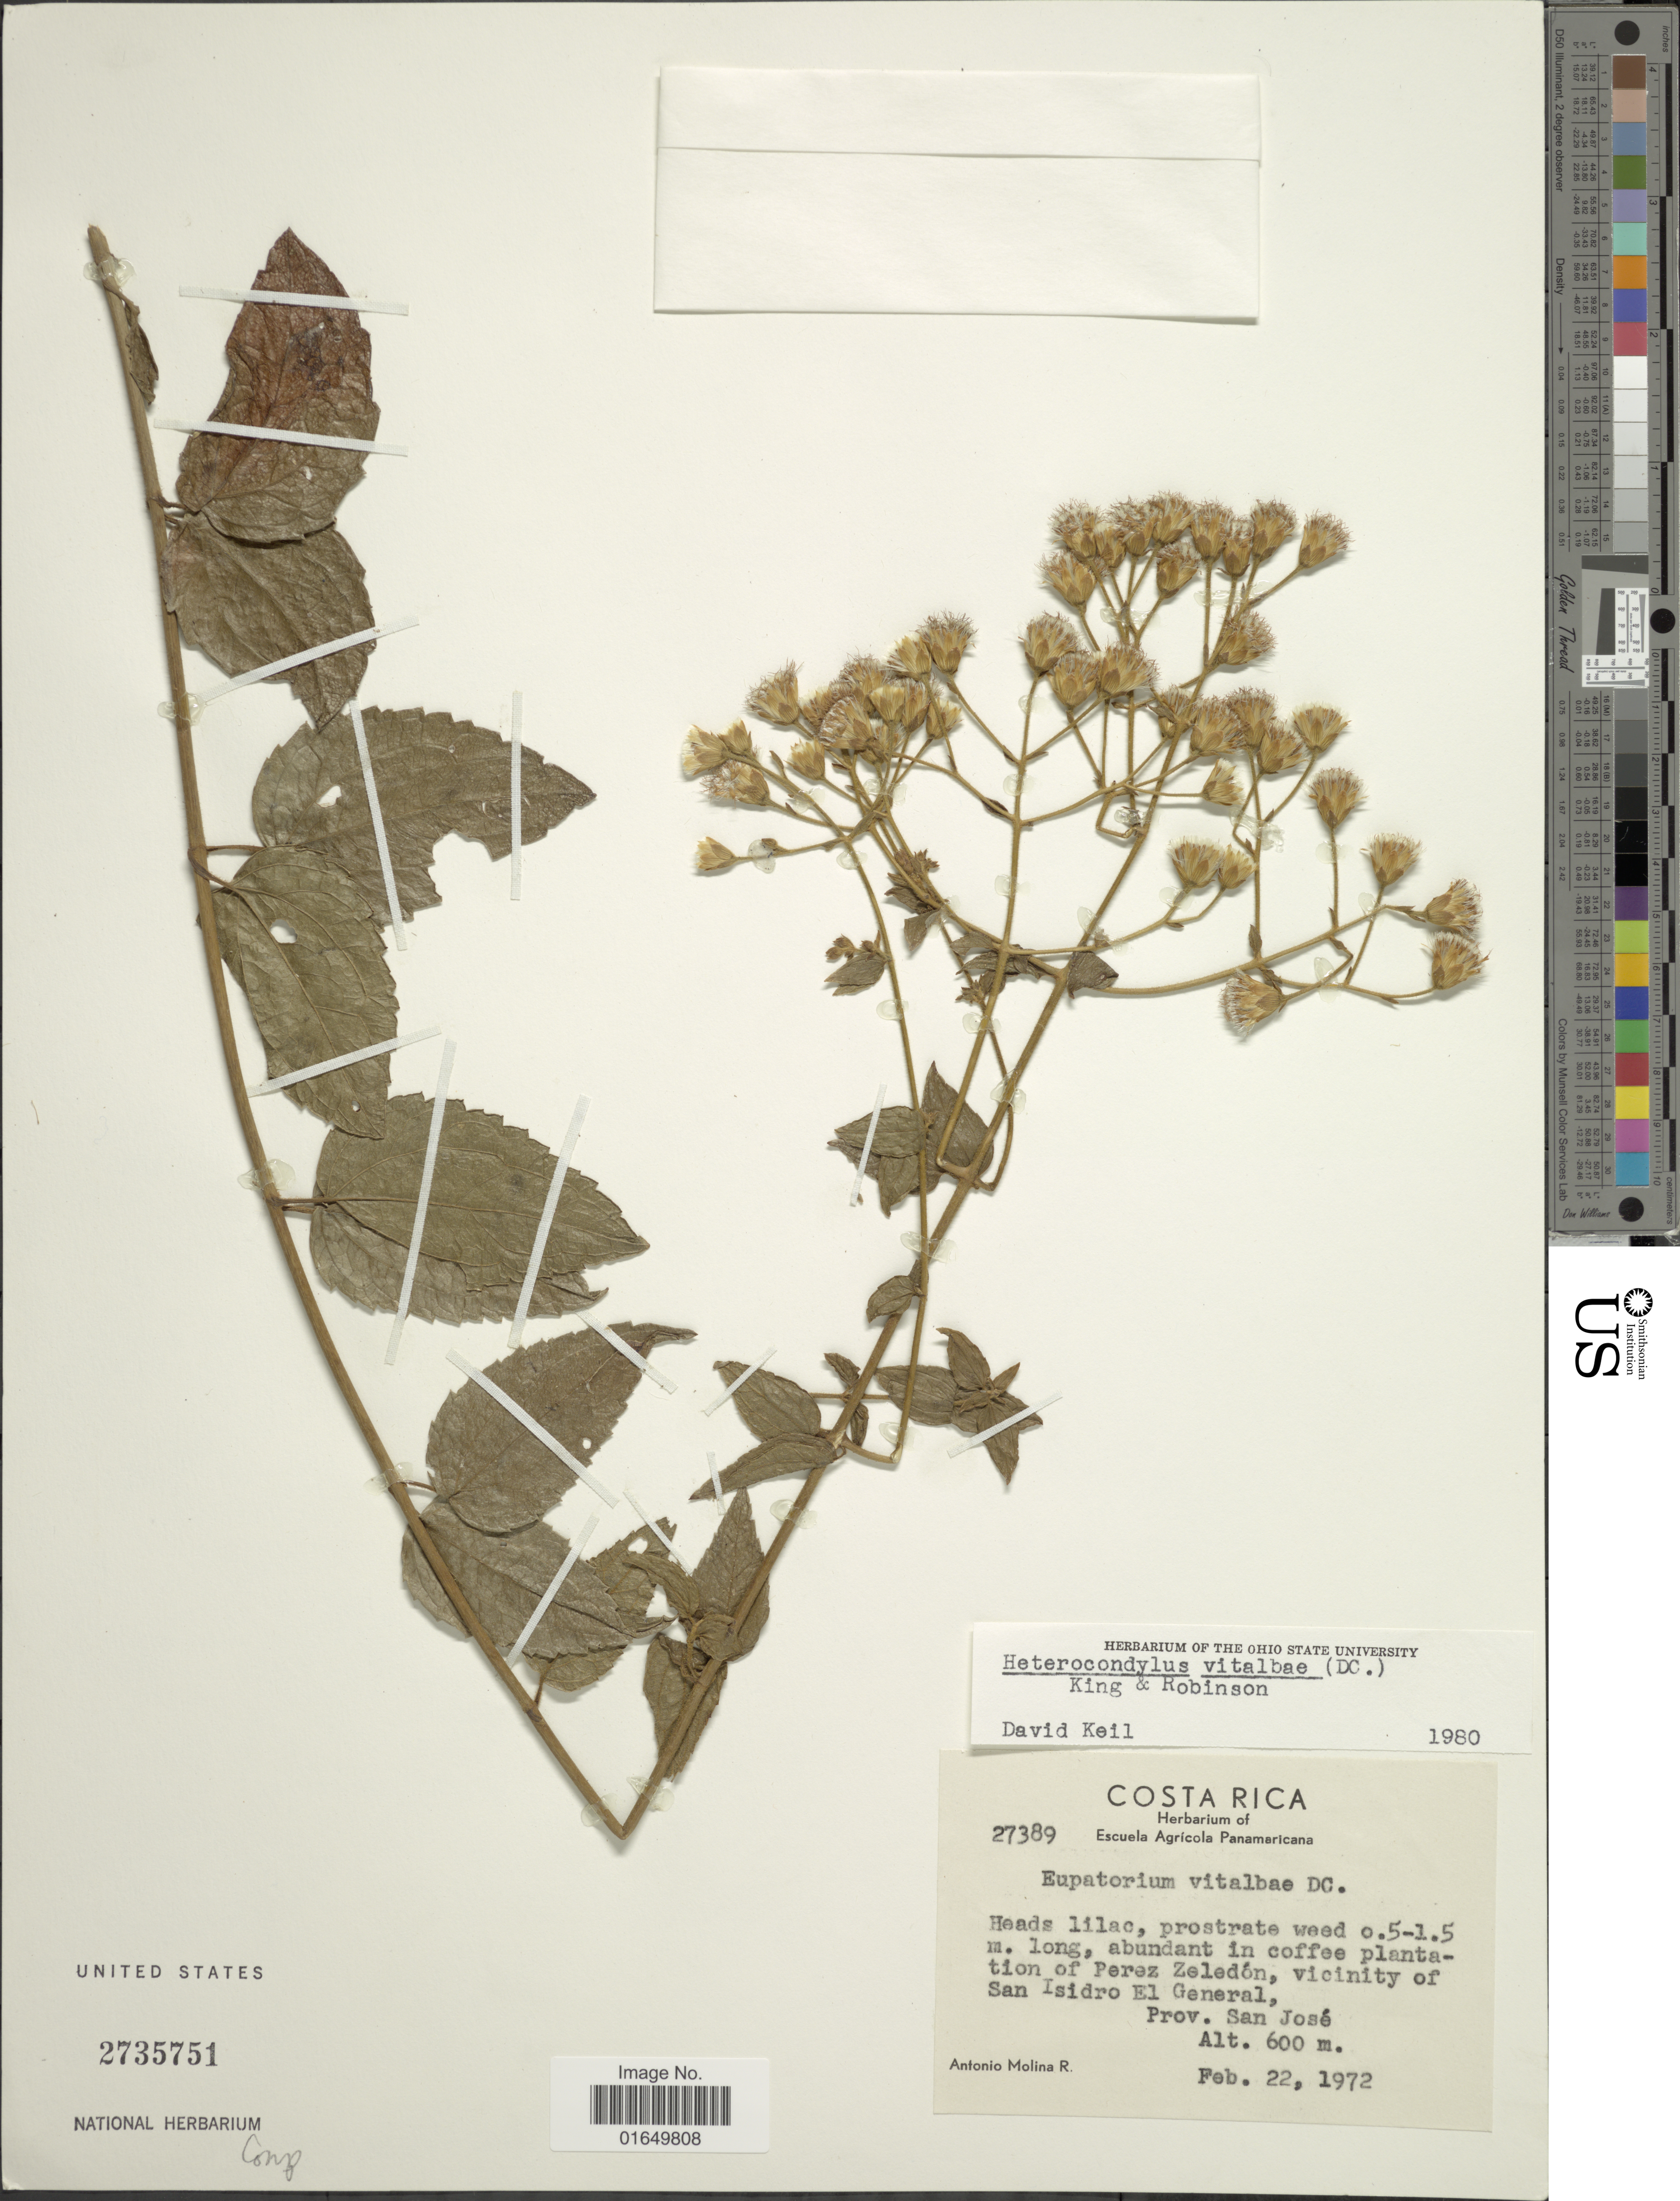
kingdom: Plantae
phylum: Tracheophyta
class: Magnoliopsida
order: Asterales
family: Asteraceae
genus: Heterocondylus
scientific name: Heterocondylus vitalbae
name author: (DC.) R.M. King & H. Rob.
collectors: A. Molina R.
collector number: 27389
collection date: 1972-02-22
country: Costa Rica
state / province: San José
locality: In coffee plantation of Perez Zeledón, vicinity of San Isidro El General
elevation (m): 600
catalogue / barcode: US 2735751